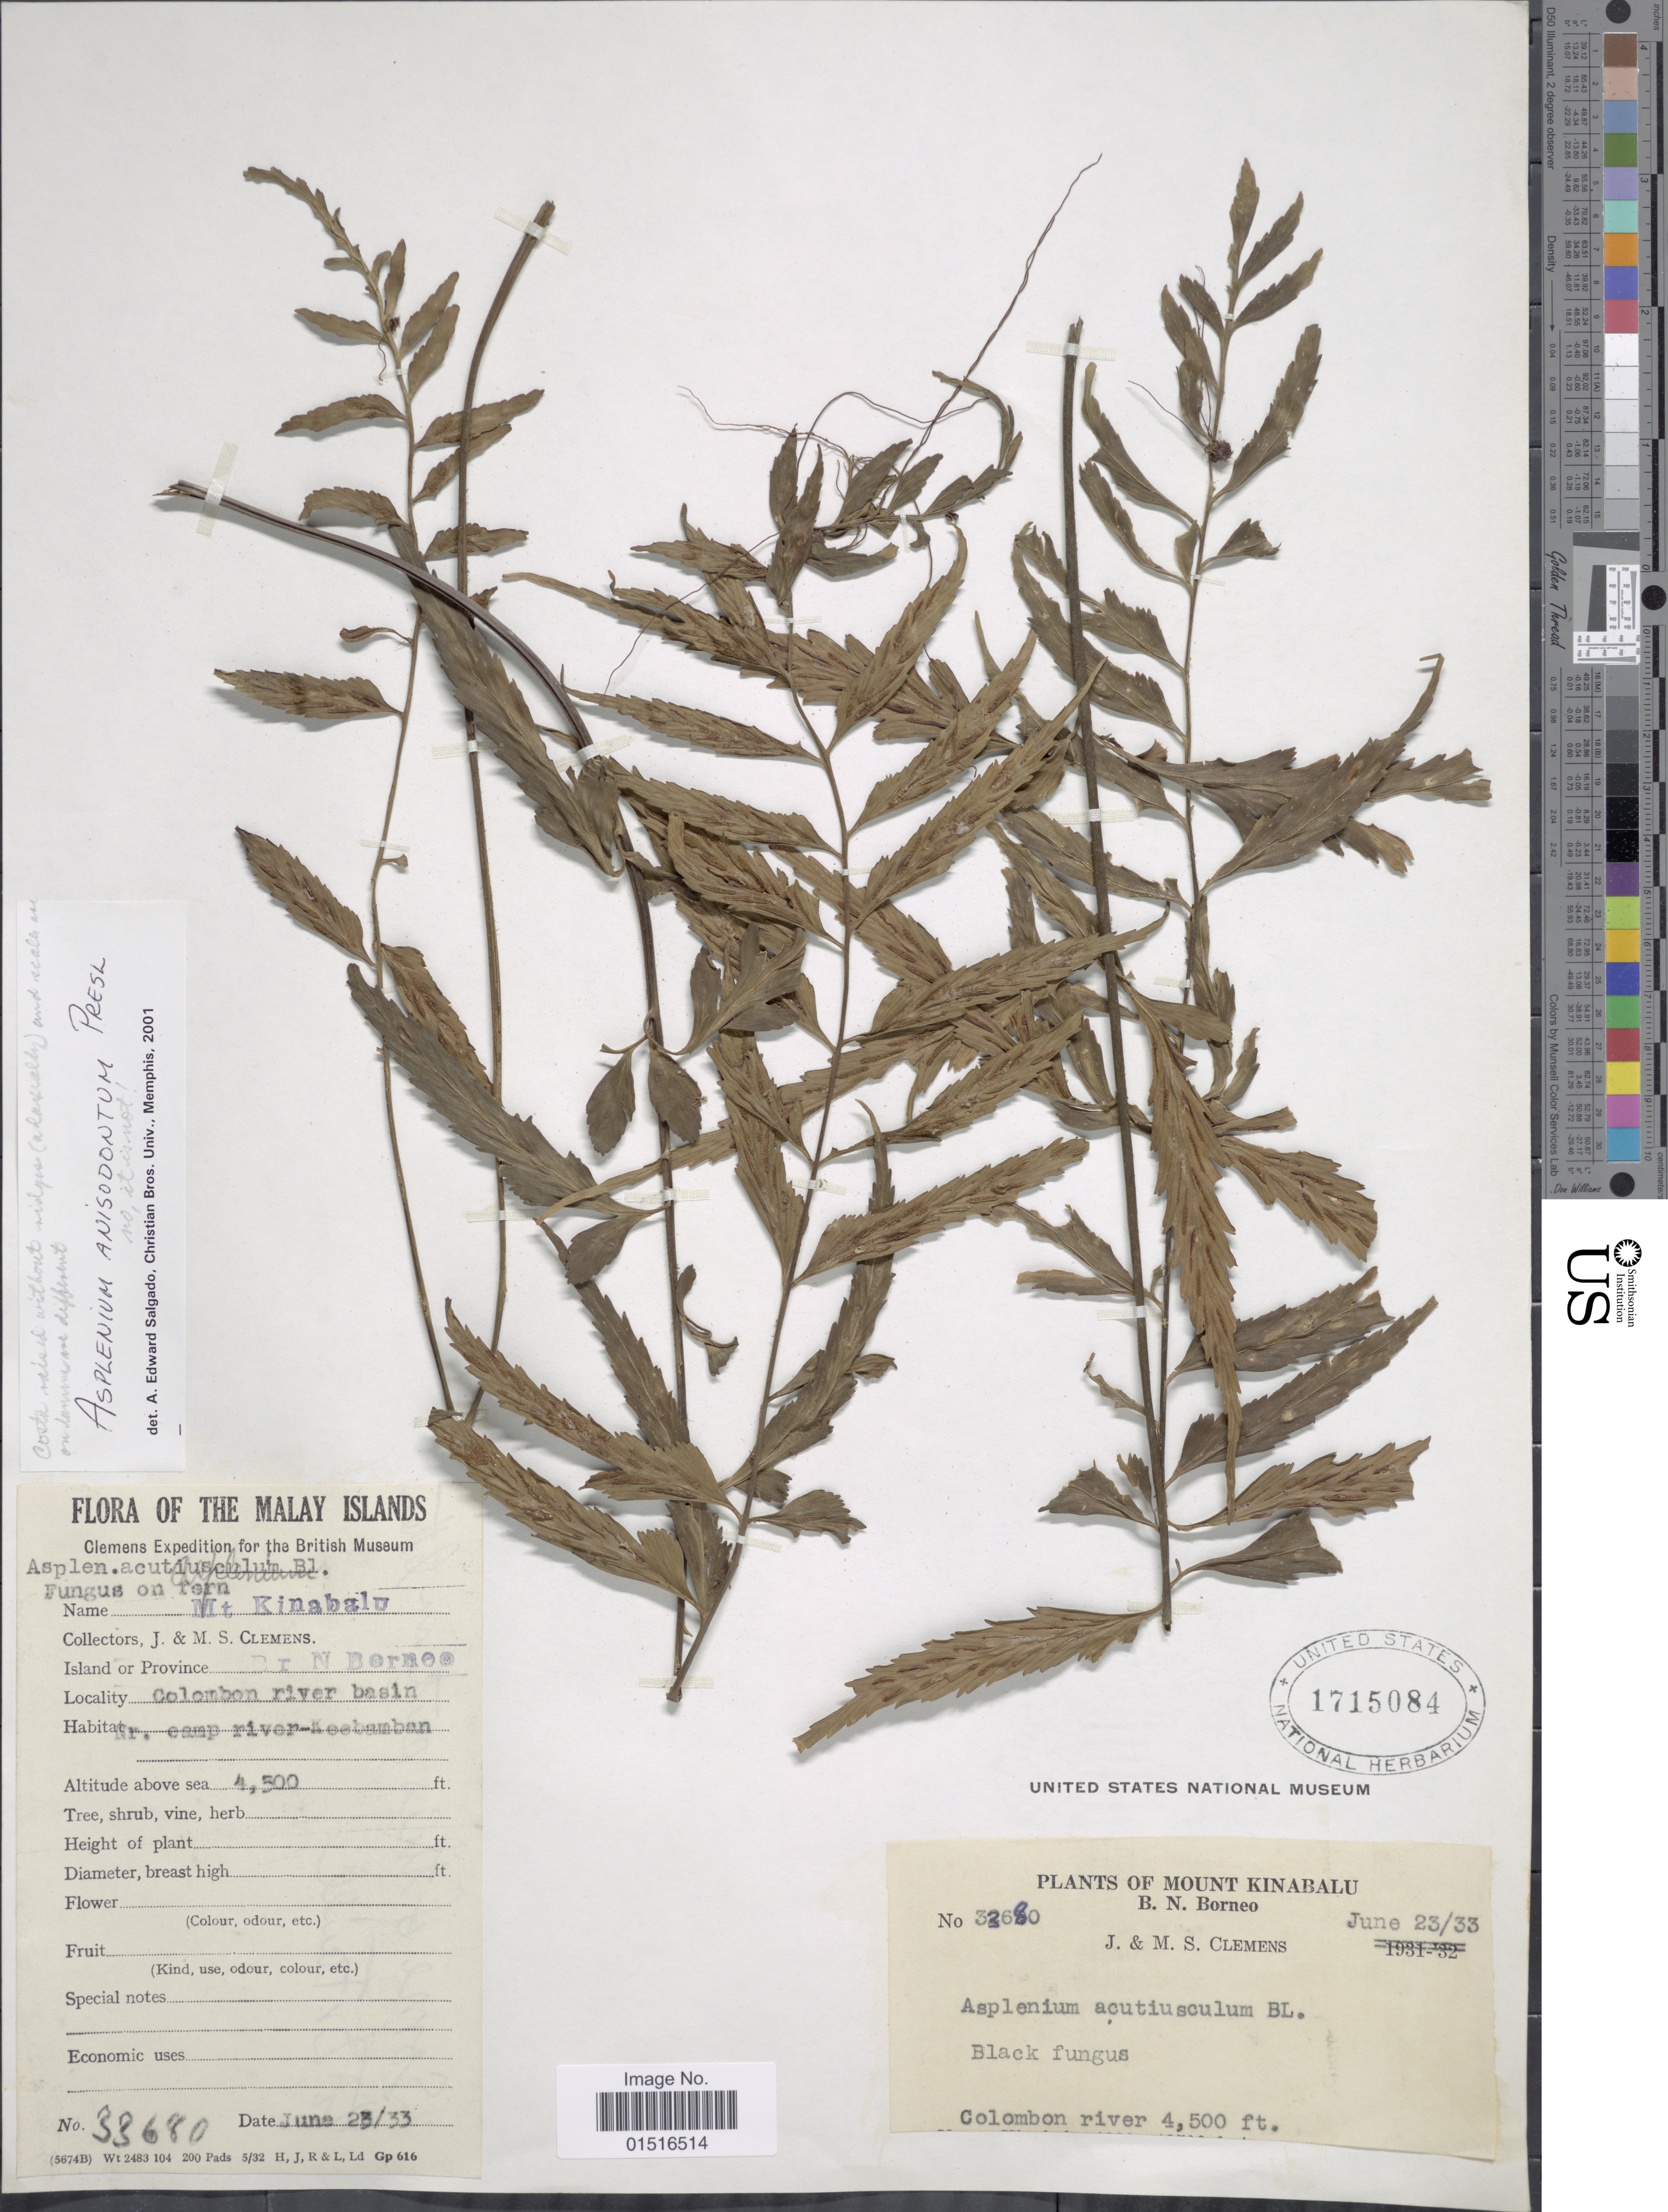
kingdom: Plantae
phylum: Tracheophyta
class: Polypodiopsida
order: Polypodiales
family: Aspleniaceae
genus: Asplenium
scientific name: Asplenium lobulatum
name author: Mett.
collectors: J. Clemens & M. S. Clemens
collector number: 33680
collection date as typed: Transcribed d/m/y: 23/6/33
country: Malaysia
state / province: Sabah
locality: Mount Kinabalu, B.N. Borneo, Colombon river basin, Malay Islands, Br. N. Borneo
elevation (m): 1372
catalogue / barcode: US 1715084